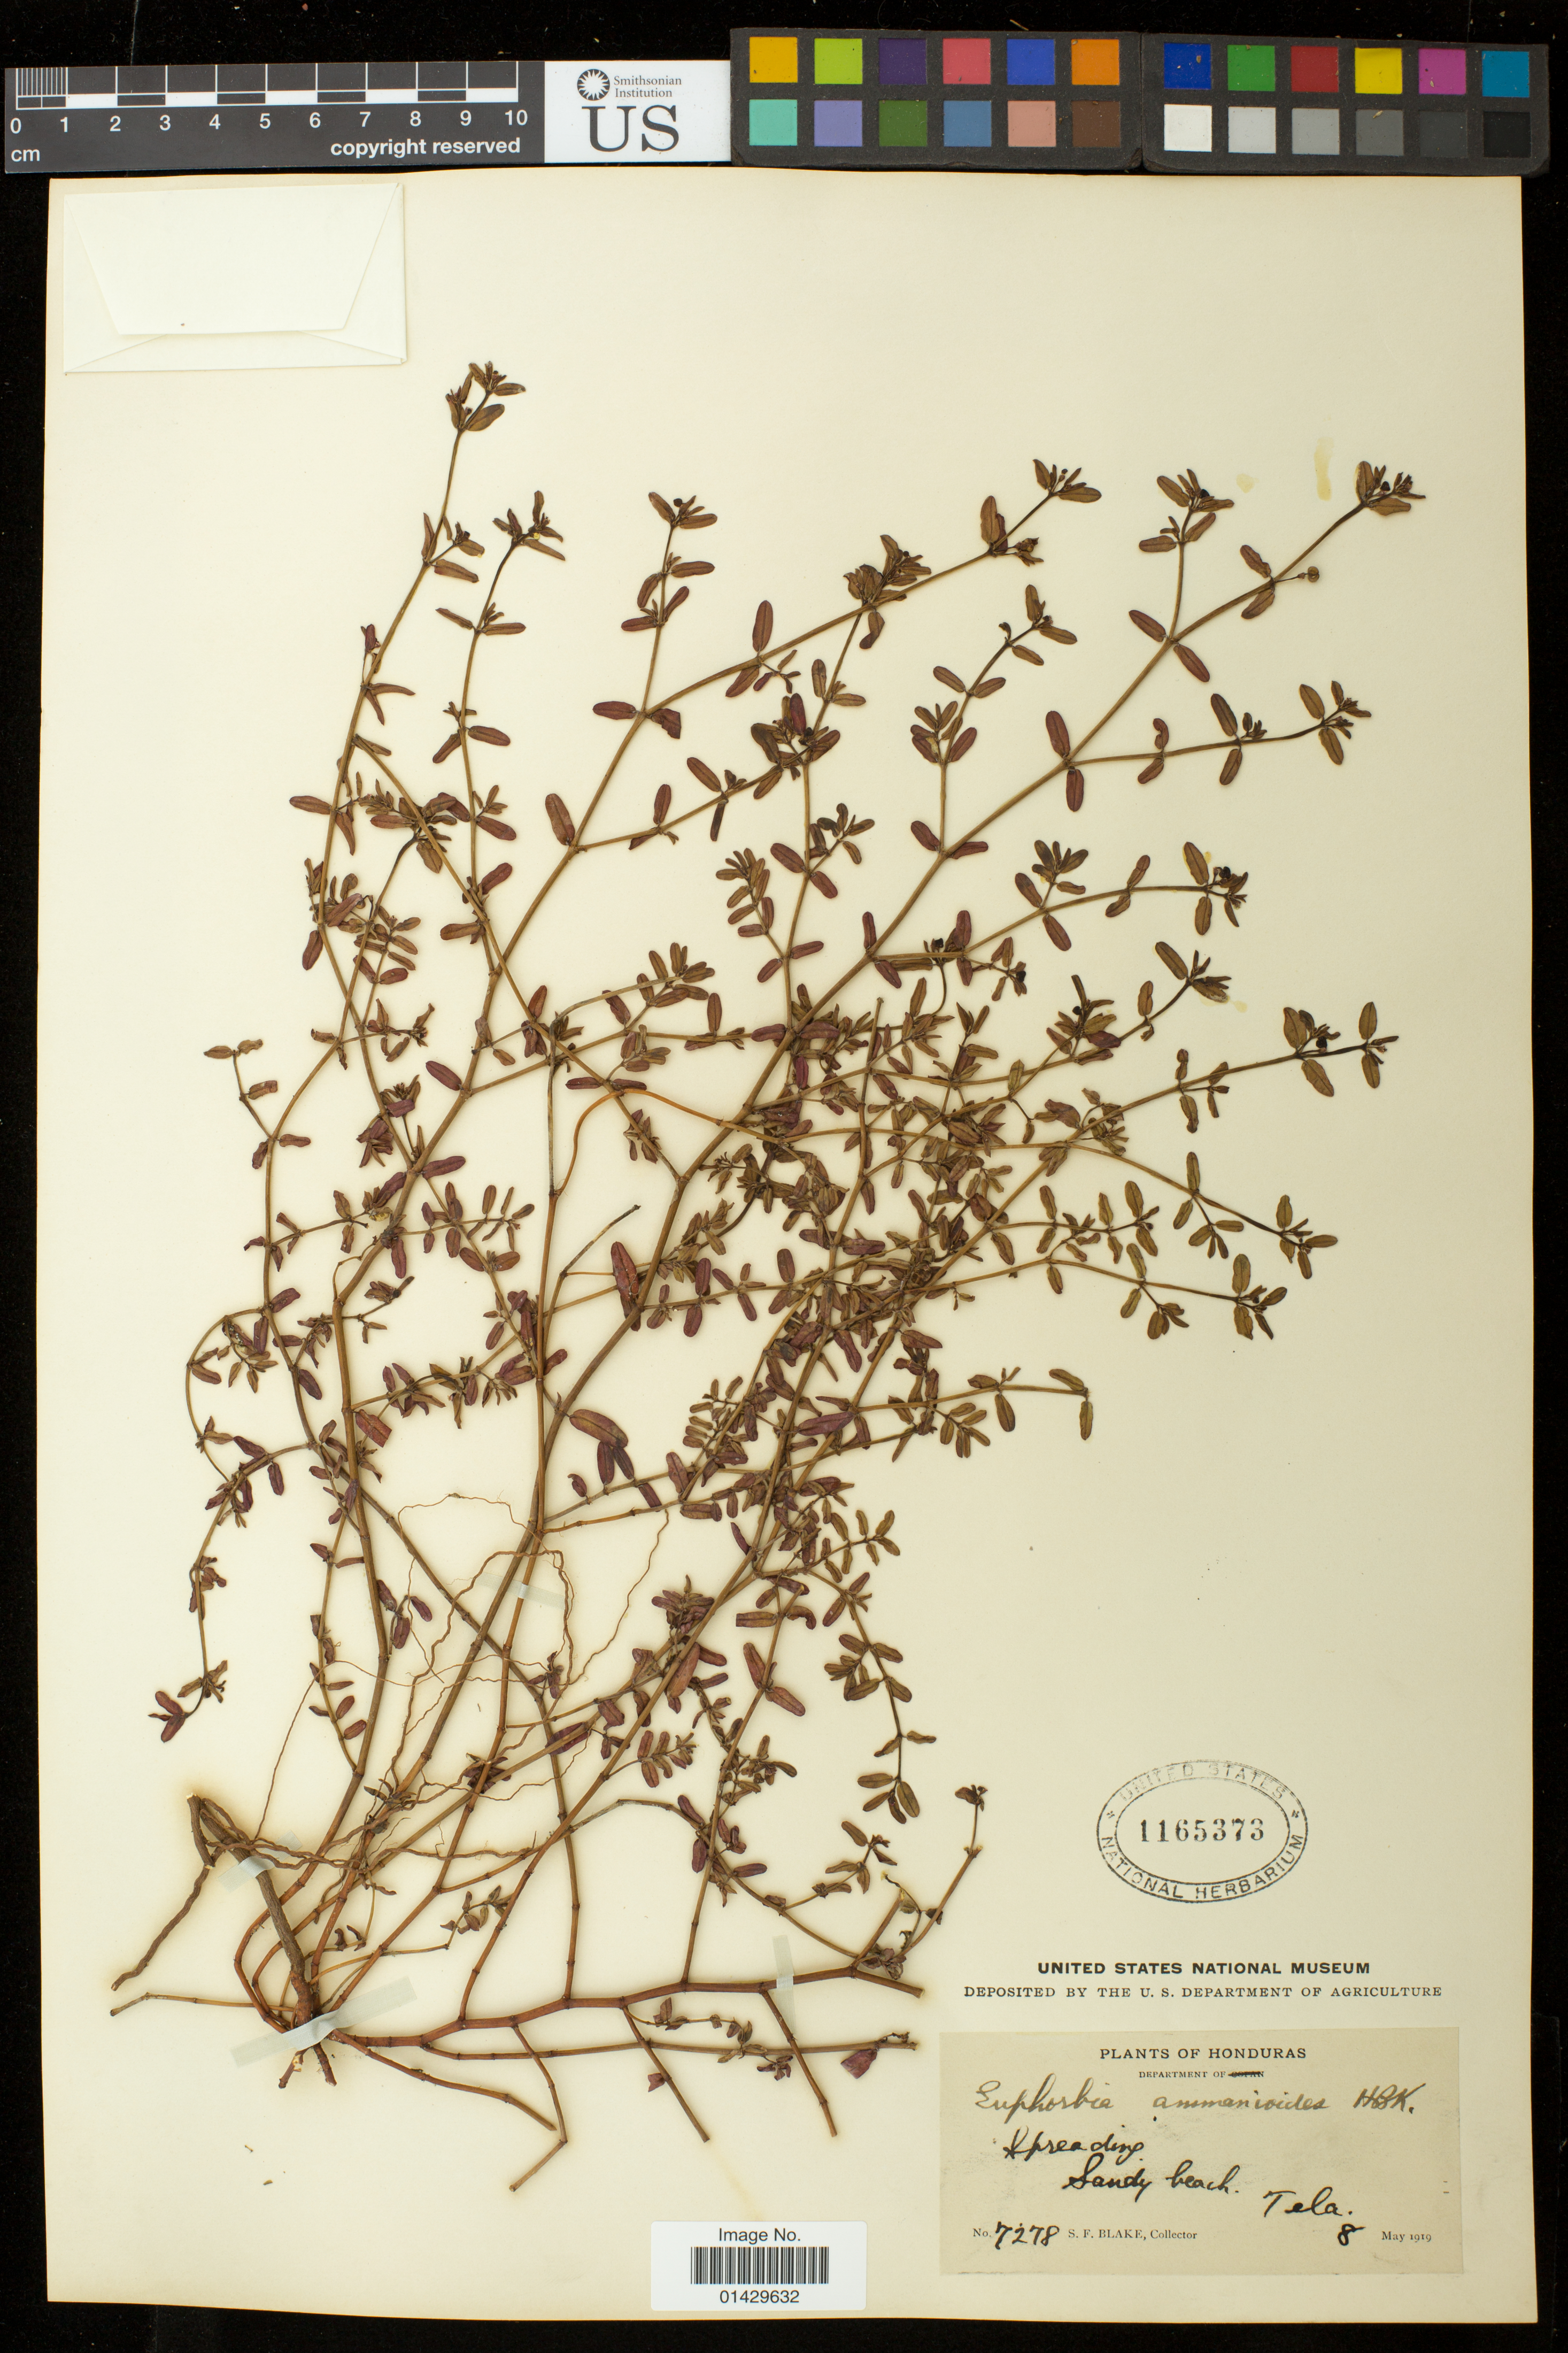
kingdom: Plantae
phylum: Tracheophyta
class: Magnoliopsida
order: Malpighiales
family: Euphorbiaceae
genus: Euphorbia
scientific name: Euphorbia bombensis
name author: Jacq.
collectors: S. Blake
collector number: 7278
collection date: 1919-05-08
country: Honduras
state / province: Atlántida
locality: Sandy beach, Tela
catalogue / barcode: US 1165373